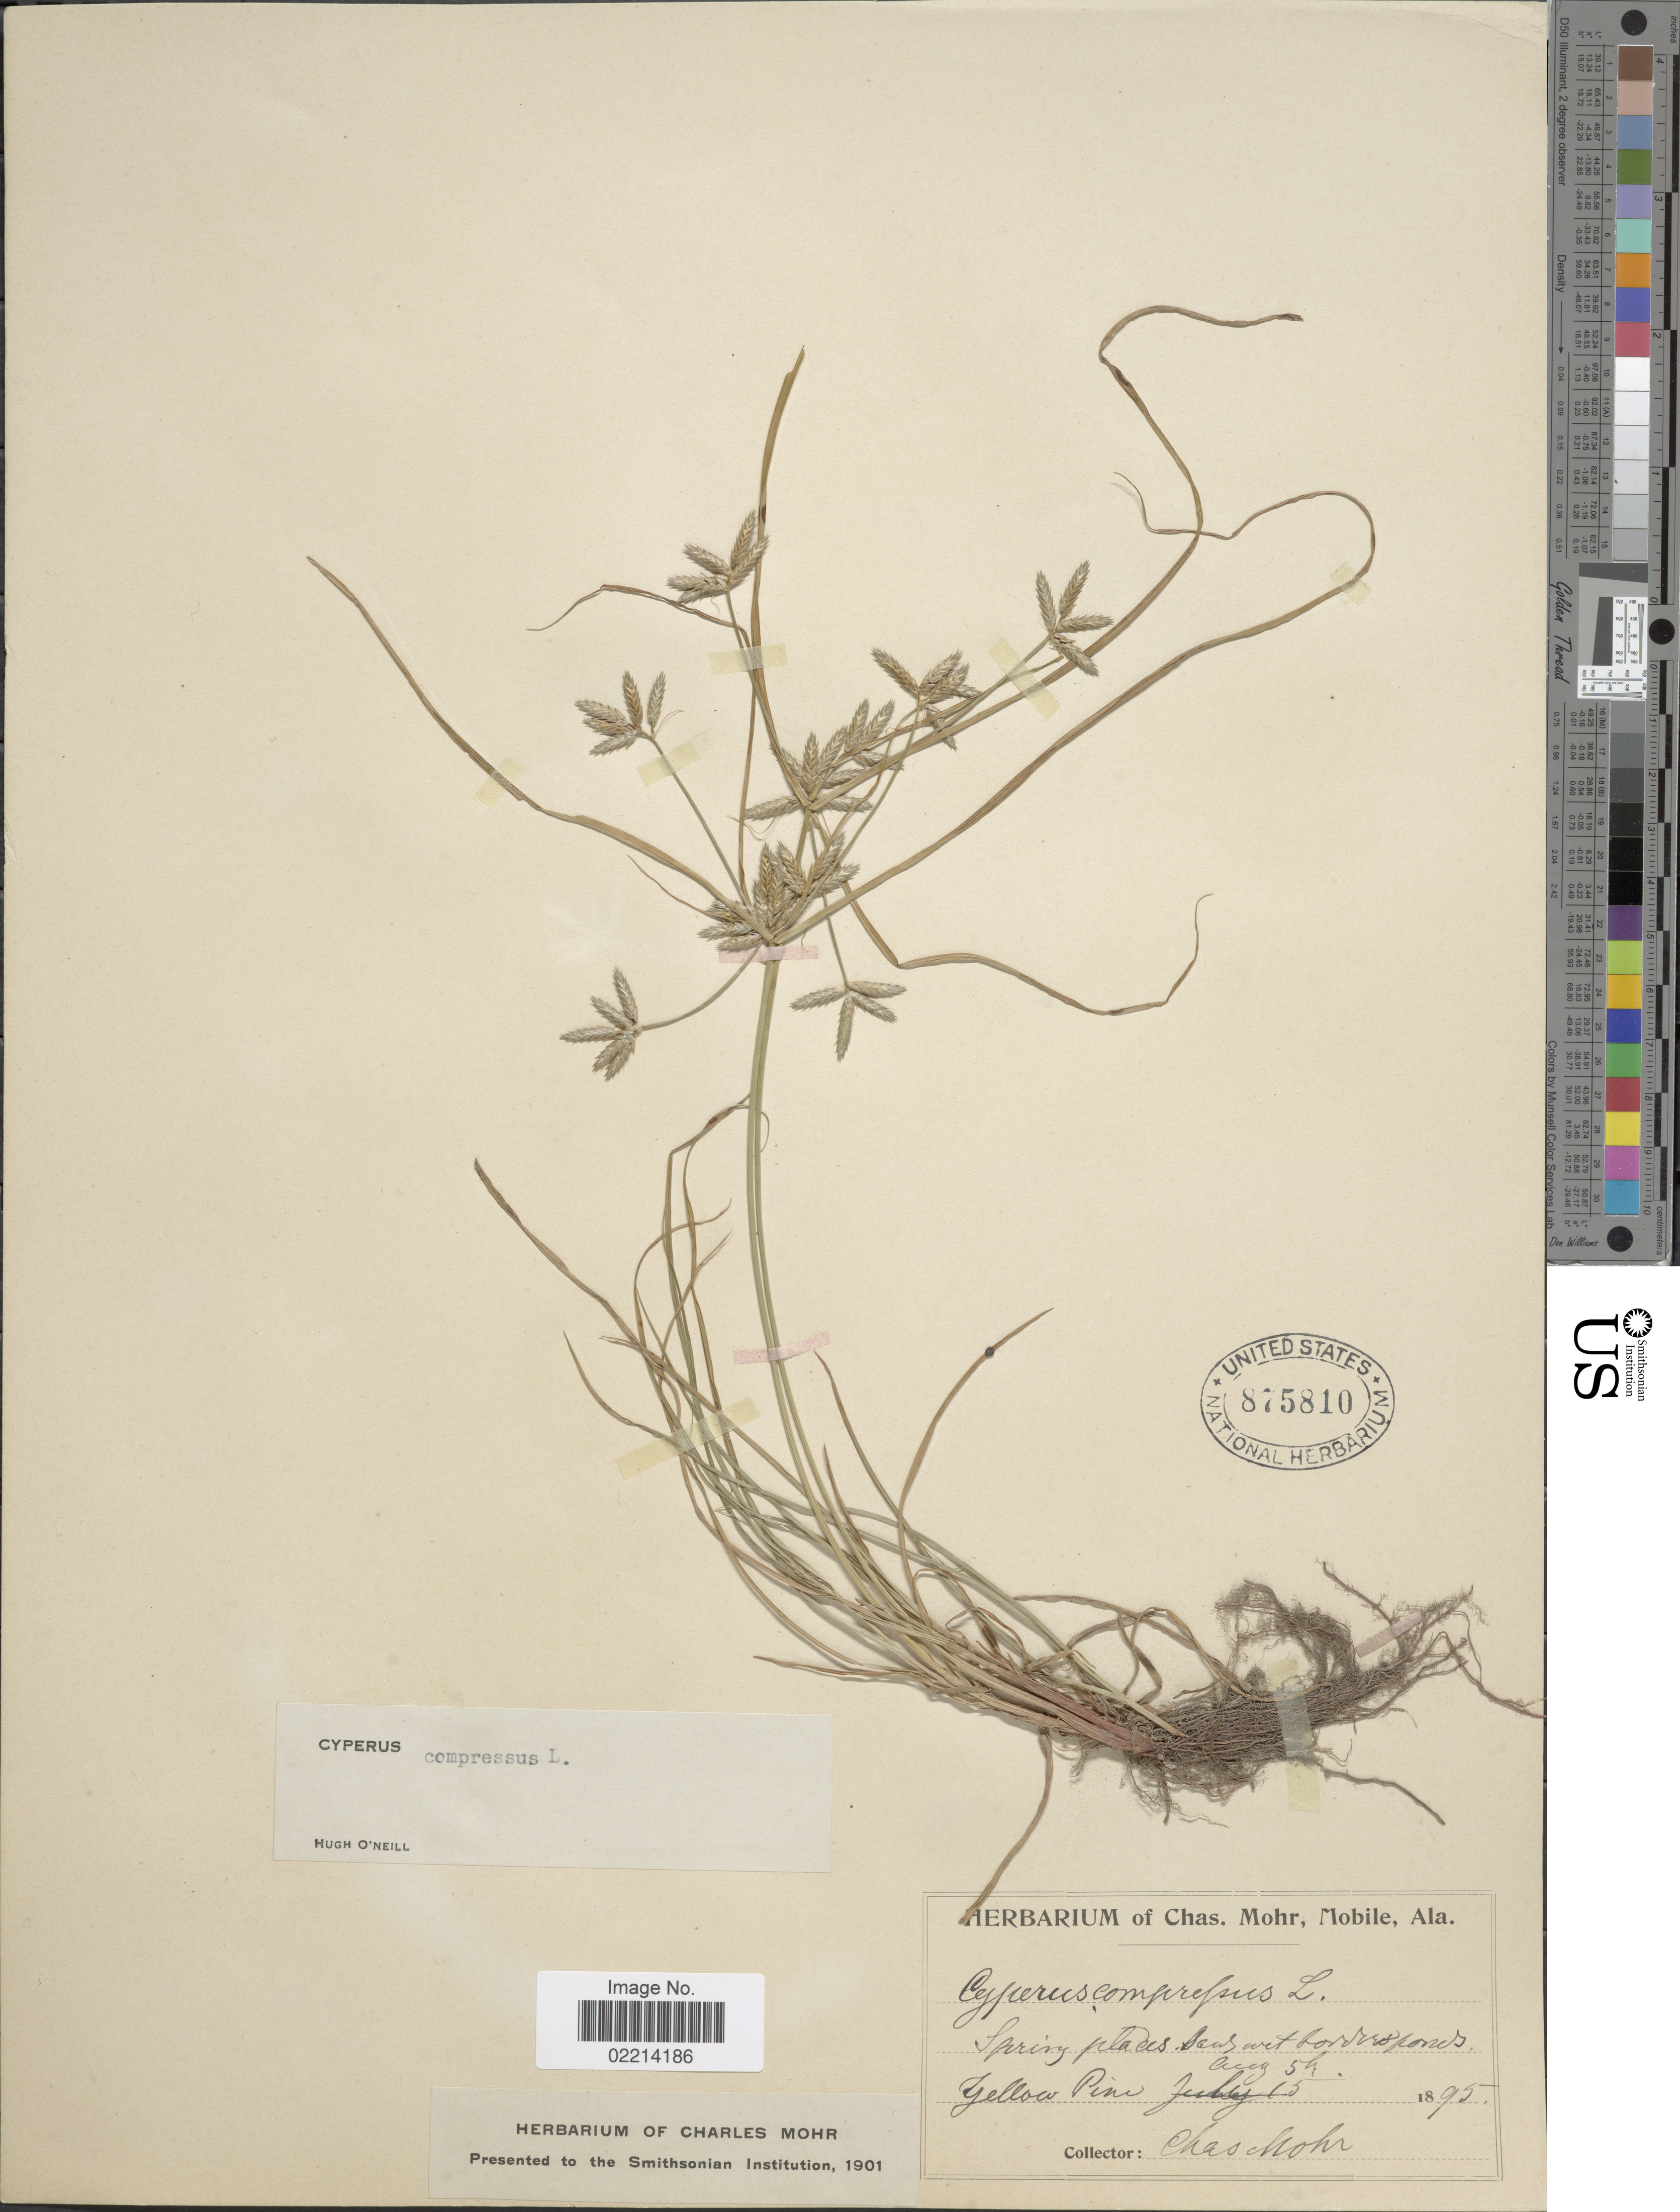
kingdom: Plantae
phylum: Tracheophyta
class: Liliopsida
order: Poales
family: Cyperaceae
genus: Cyperus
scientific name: Cyperus compressus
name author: L.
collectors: Mohr, C. T. (herbarium)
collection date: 1895-08-05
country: United States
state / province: Alabama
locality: Yellow Pine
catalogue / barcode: US 875810